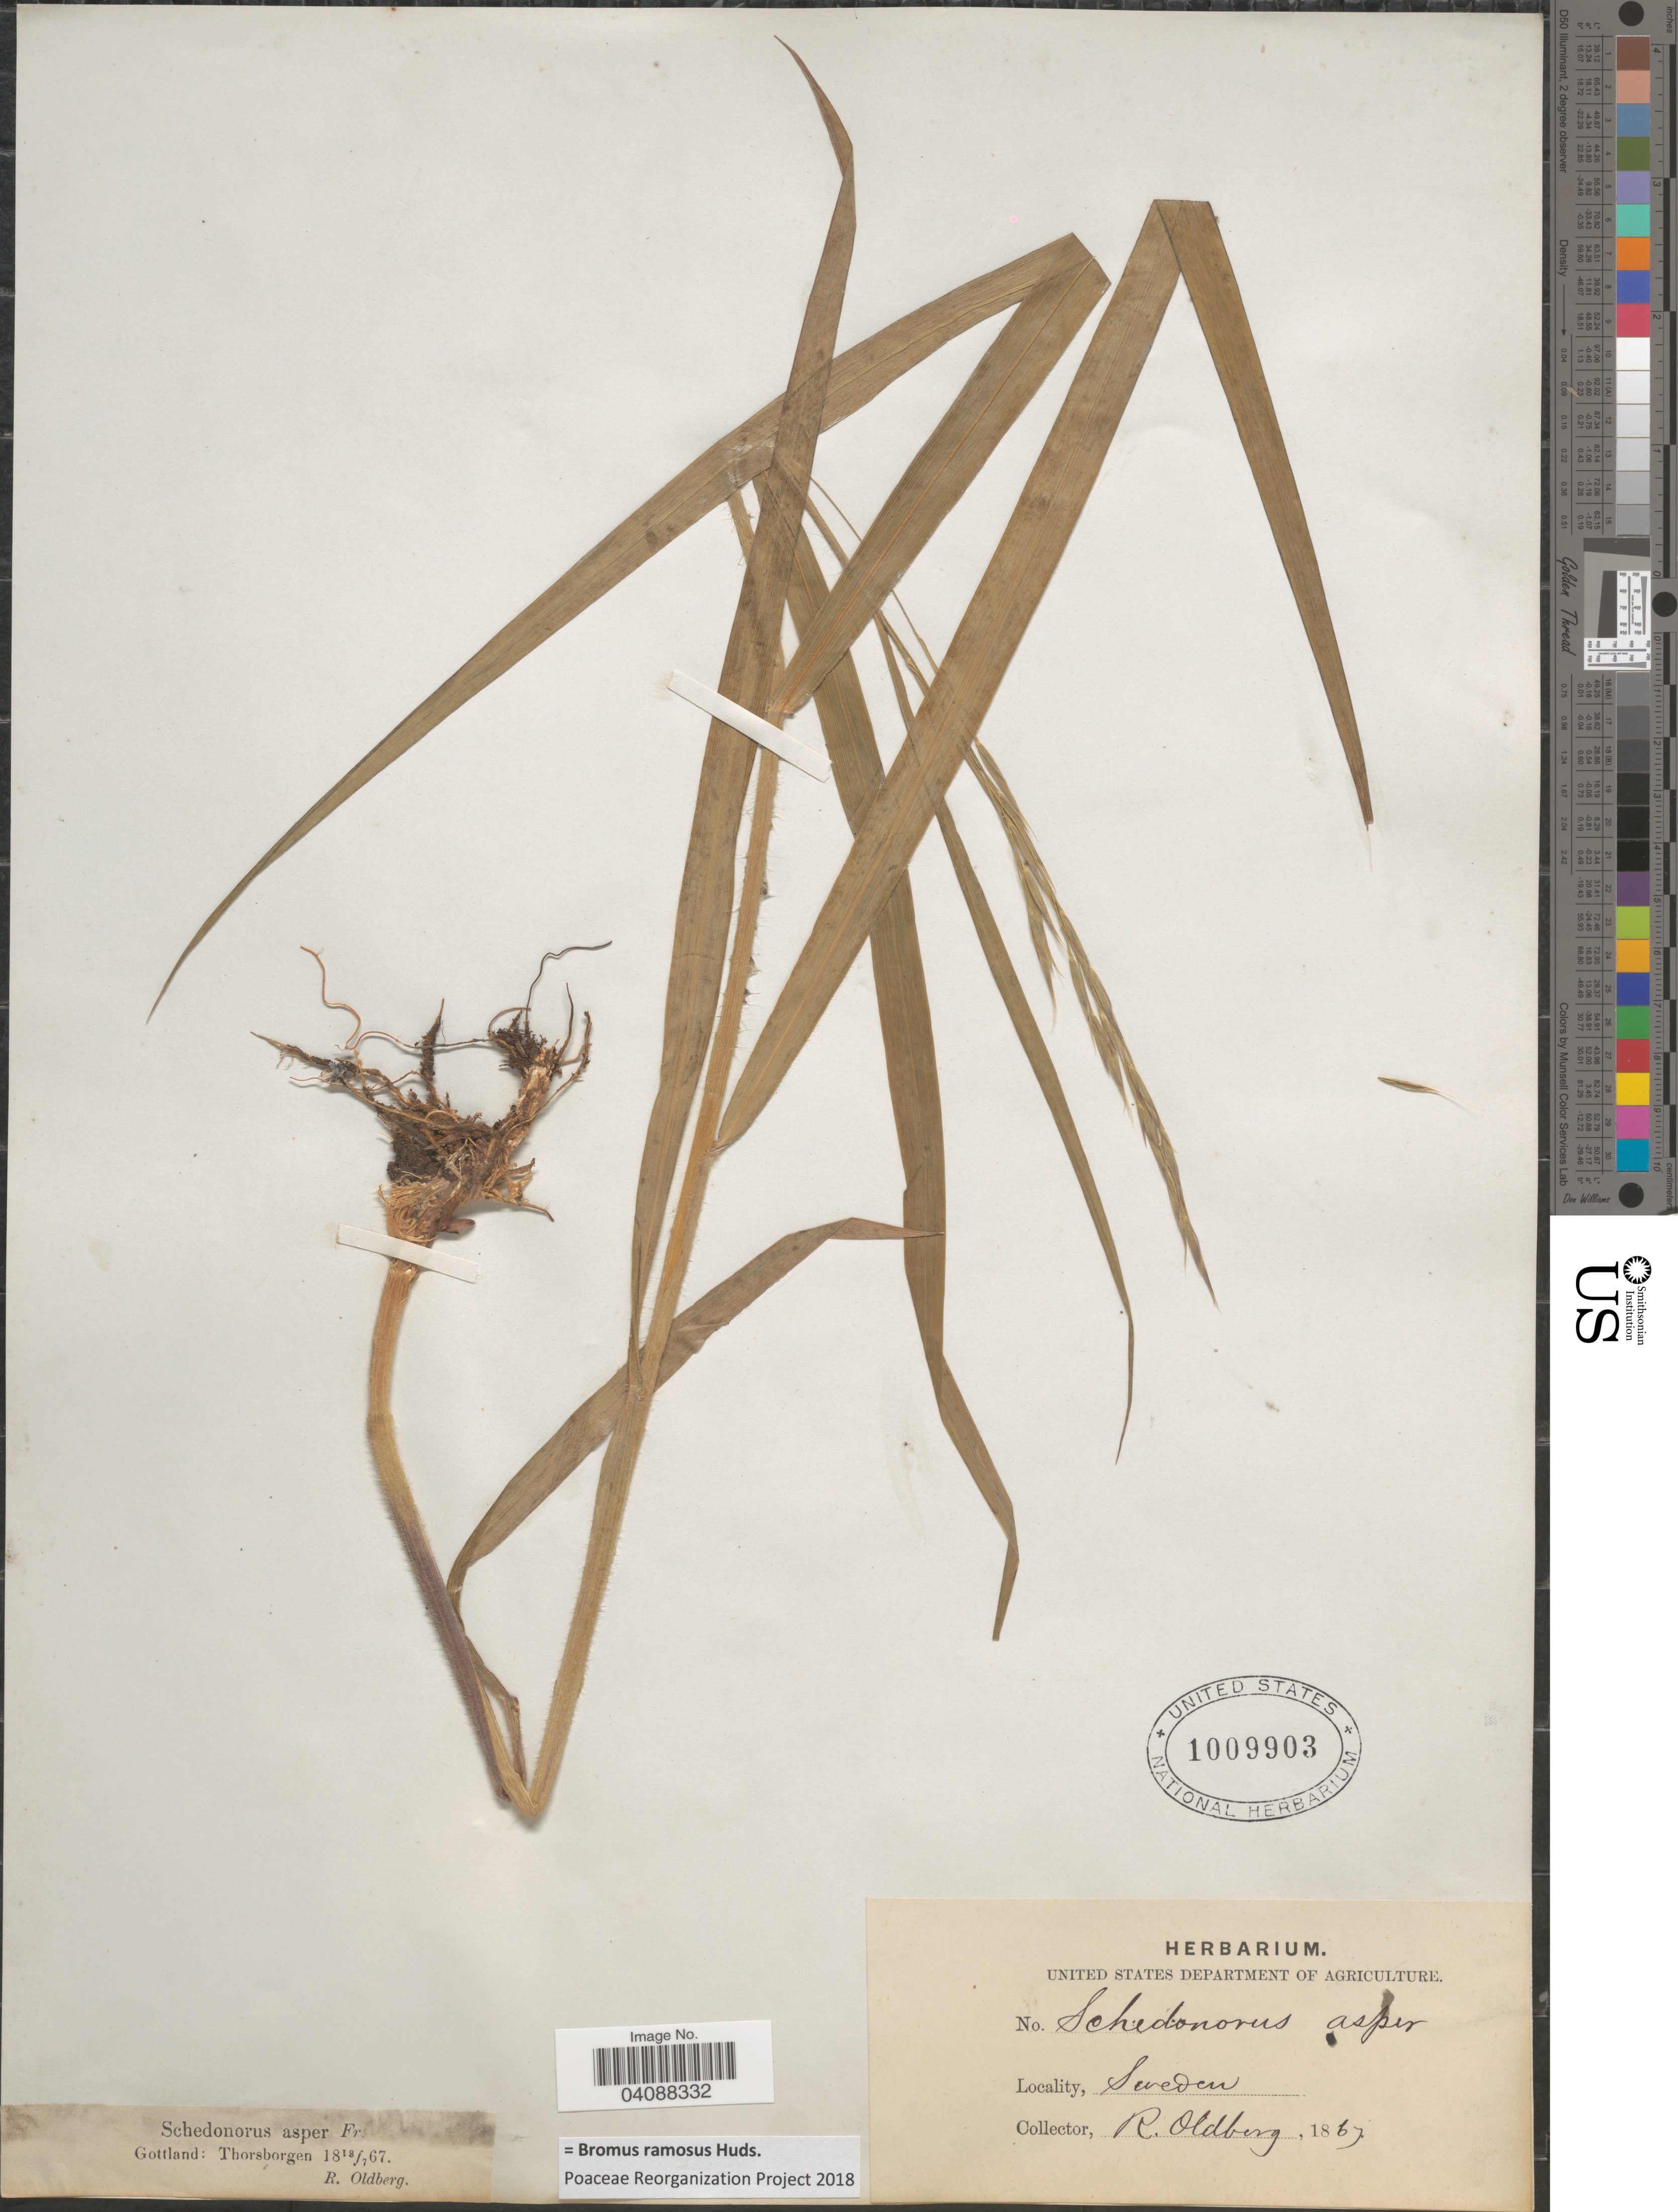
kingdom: Plantae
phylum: Tracheophyta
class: Liliopsida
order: Poales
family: Poaceae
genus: Bromus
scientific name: Bromus ramosus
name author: Huds.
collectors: R. Oldberg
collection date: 1867-07-13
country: Sweden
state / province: Gotland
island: Gotland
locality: Gottland: Thorsborgen.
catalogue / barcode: US 1009903